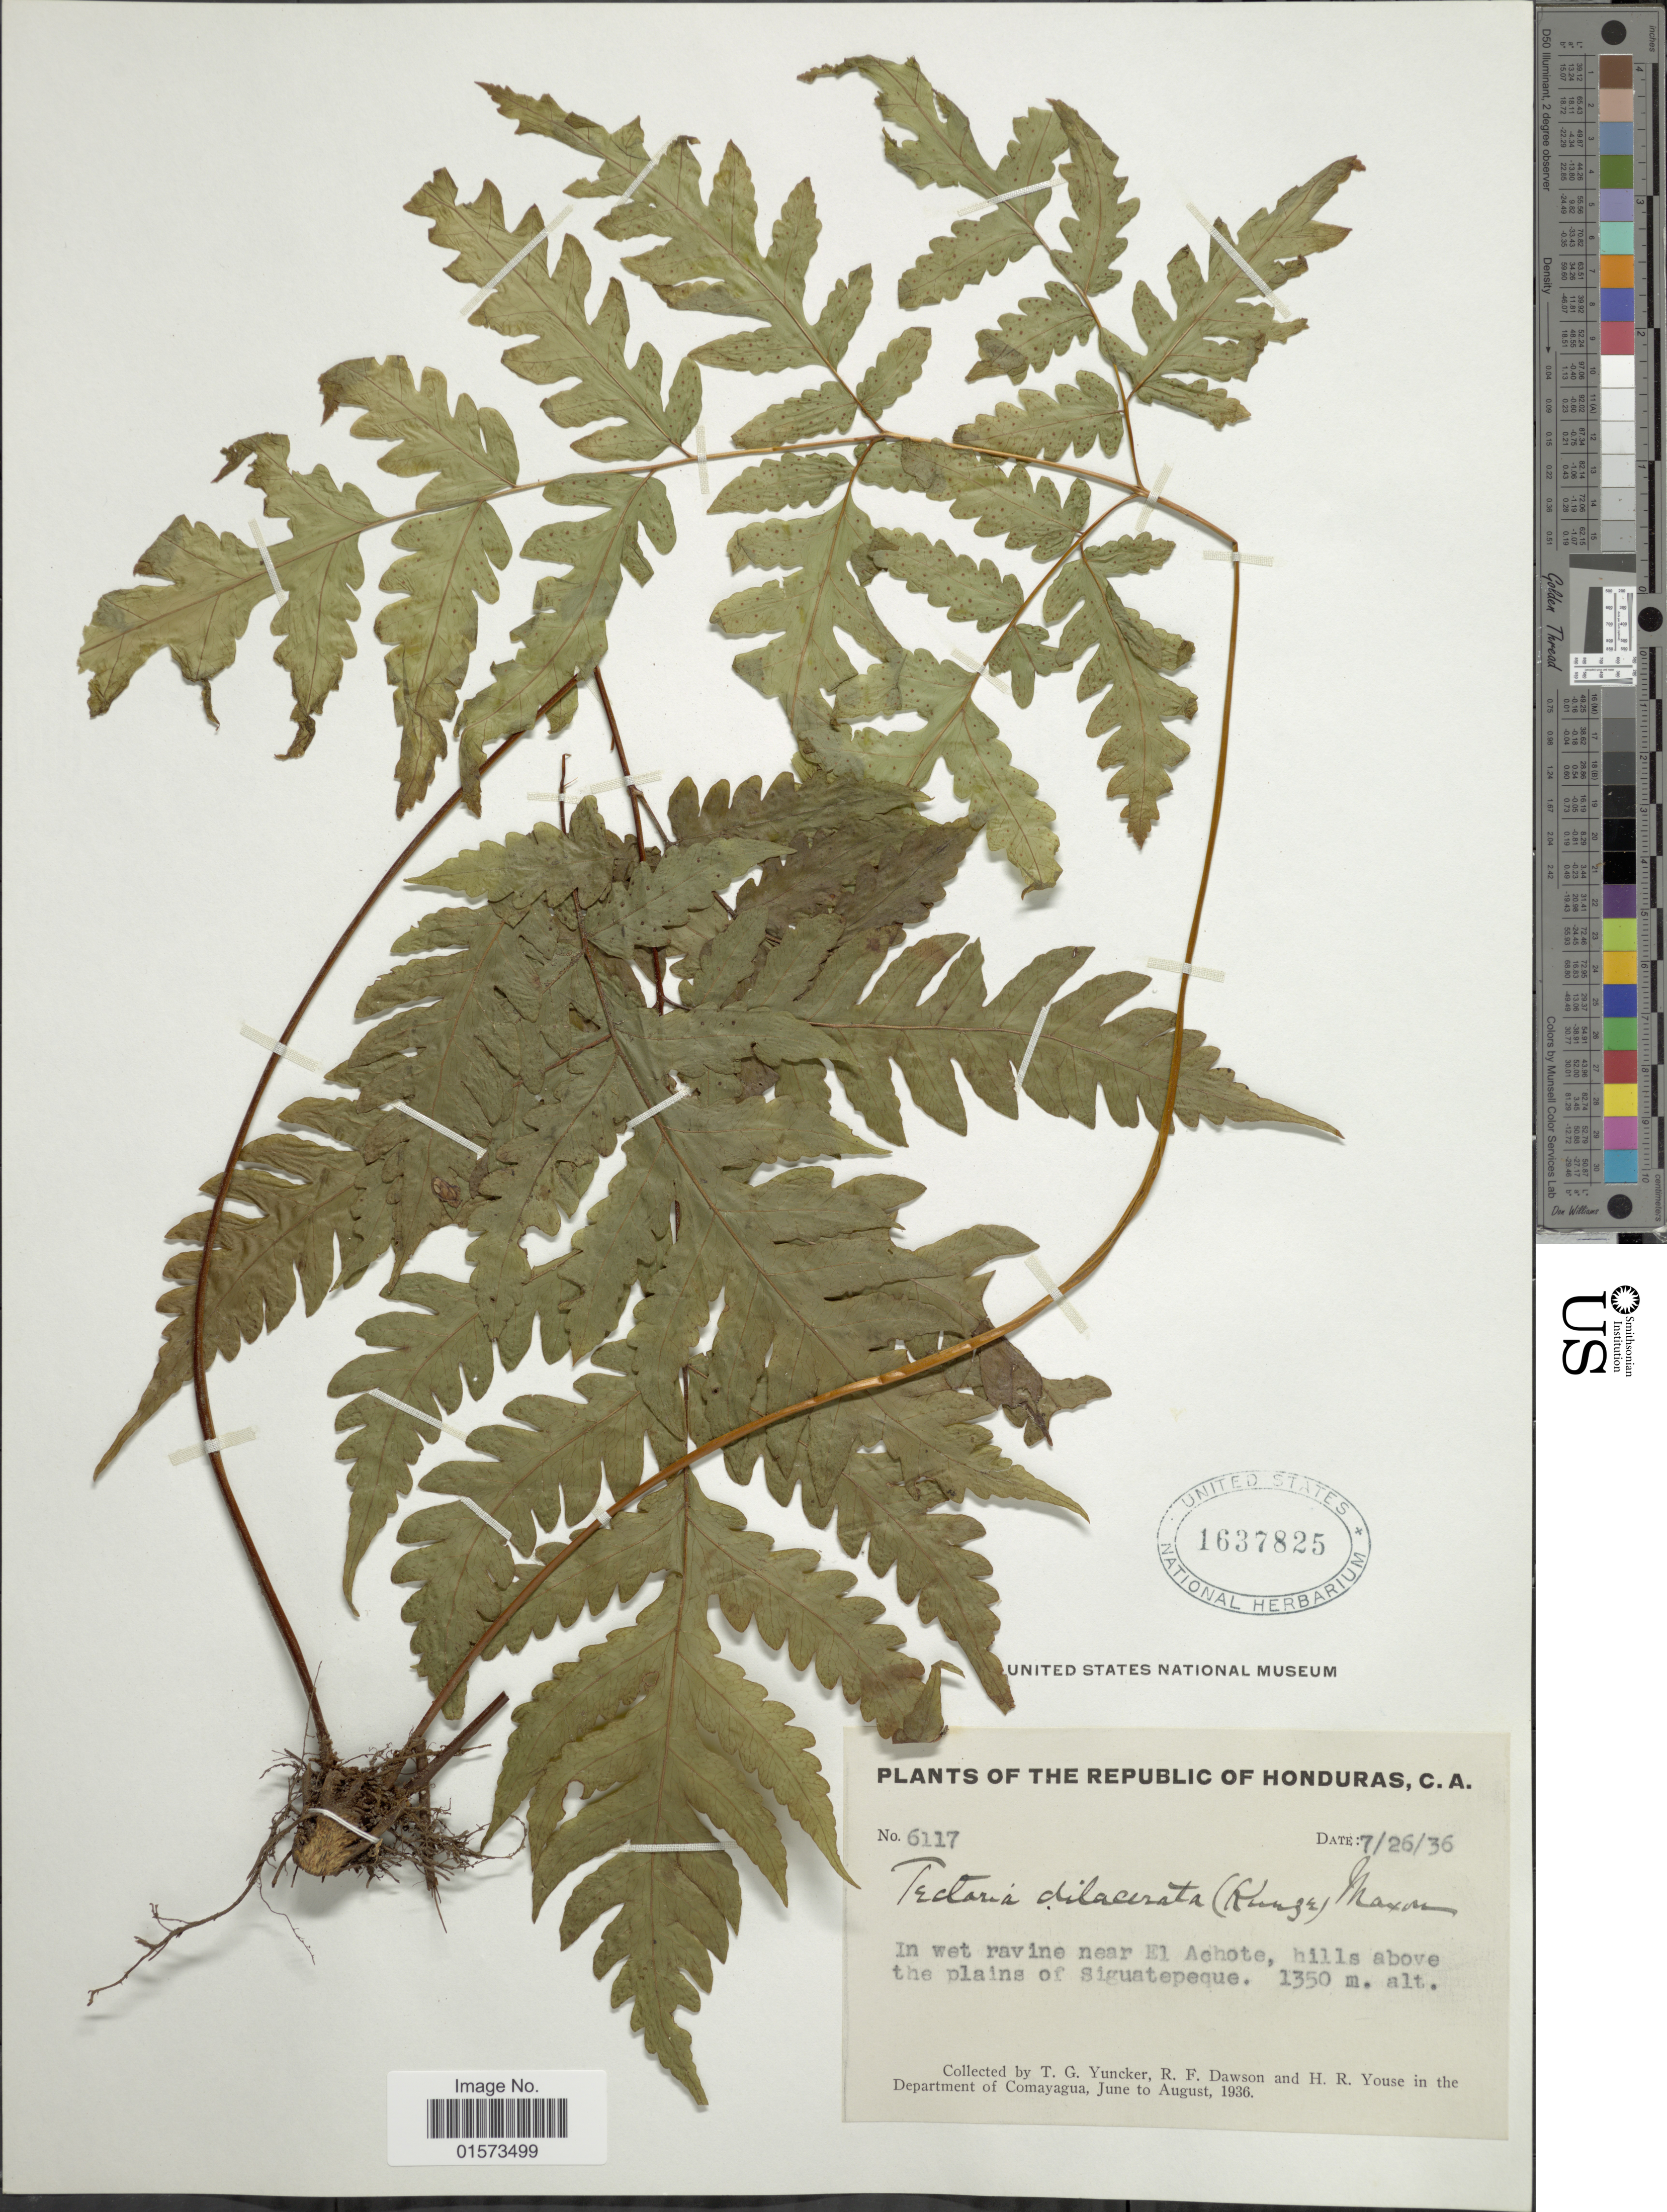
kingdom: Plantae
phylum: Tracheophyta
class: Polypodiopsida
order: Polypodiales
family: Tectariaceae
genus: Tectaria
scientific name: Tectaria mexicana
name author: (Fée) C.V. Morton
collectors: T. G. Yuncker, R. F. Dawson & H. Youse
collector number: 6117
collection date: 1936-07-26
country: Honduras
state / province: Comayagua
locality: The Republic of Honduras, C. A. Department of Comayagua. Hills above the plains of Seguatepeque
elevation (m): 1350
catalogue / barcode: US 1637825